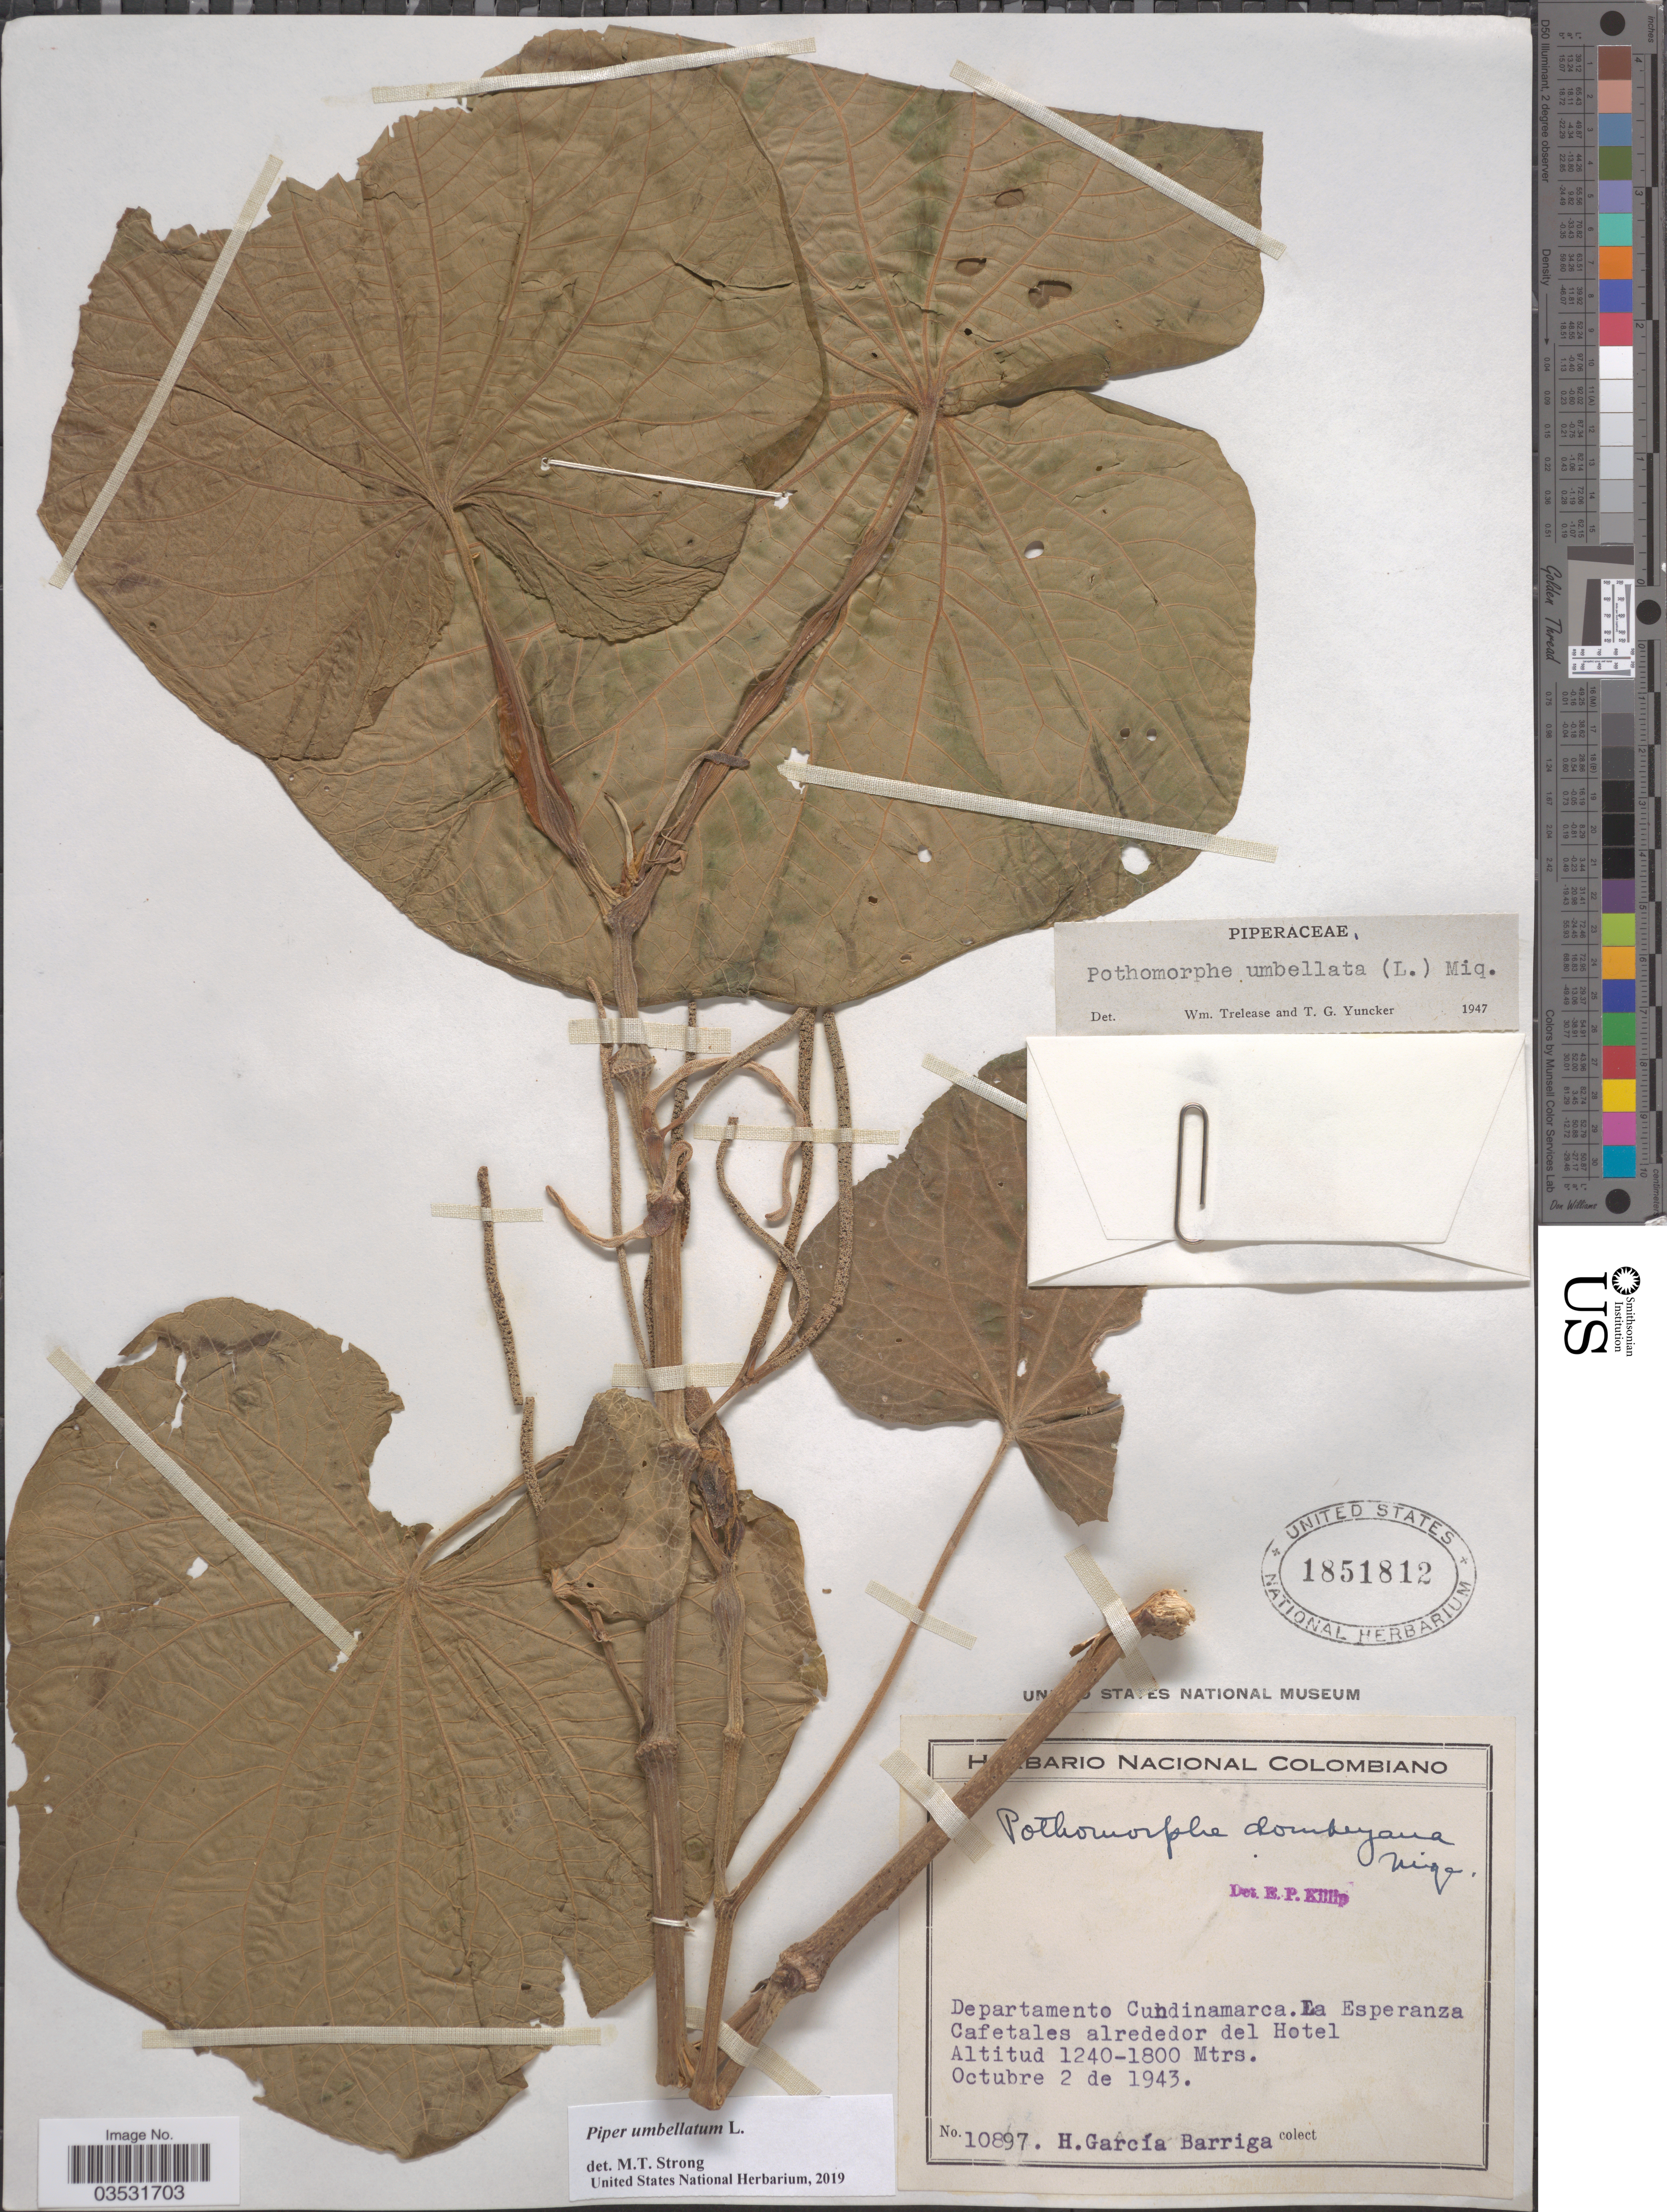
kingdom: Plantae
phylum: Tracheophyta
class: Magnoliopsida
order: Piperales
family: Piperaceae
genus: Piper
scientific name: Piper umbellatum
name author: L.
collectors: H. García Barriga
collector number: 10897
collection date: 1943-10-02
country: Colombia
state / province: Cundinamarca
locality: Departamento Cundinamarca. La Esperanza Cafetales alrededor del Hotel.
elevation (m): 1240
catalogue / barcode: US 1851812